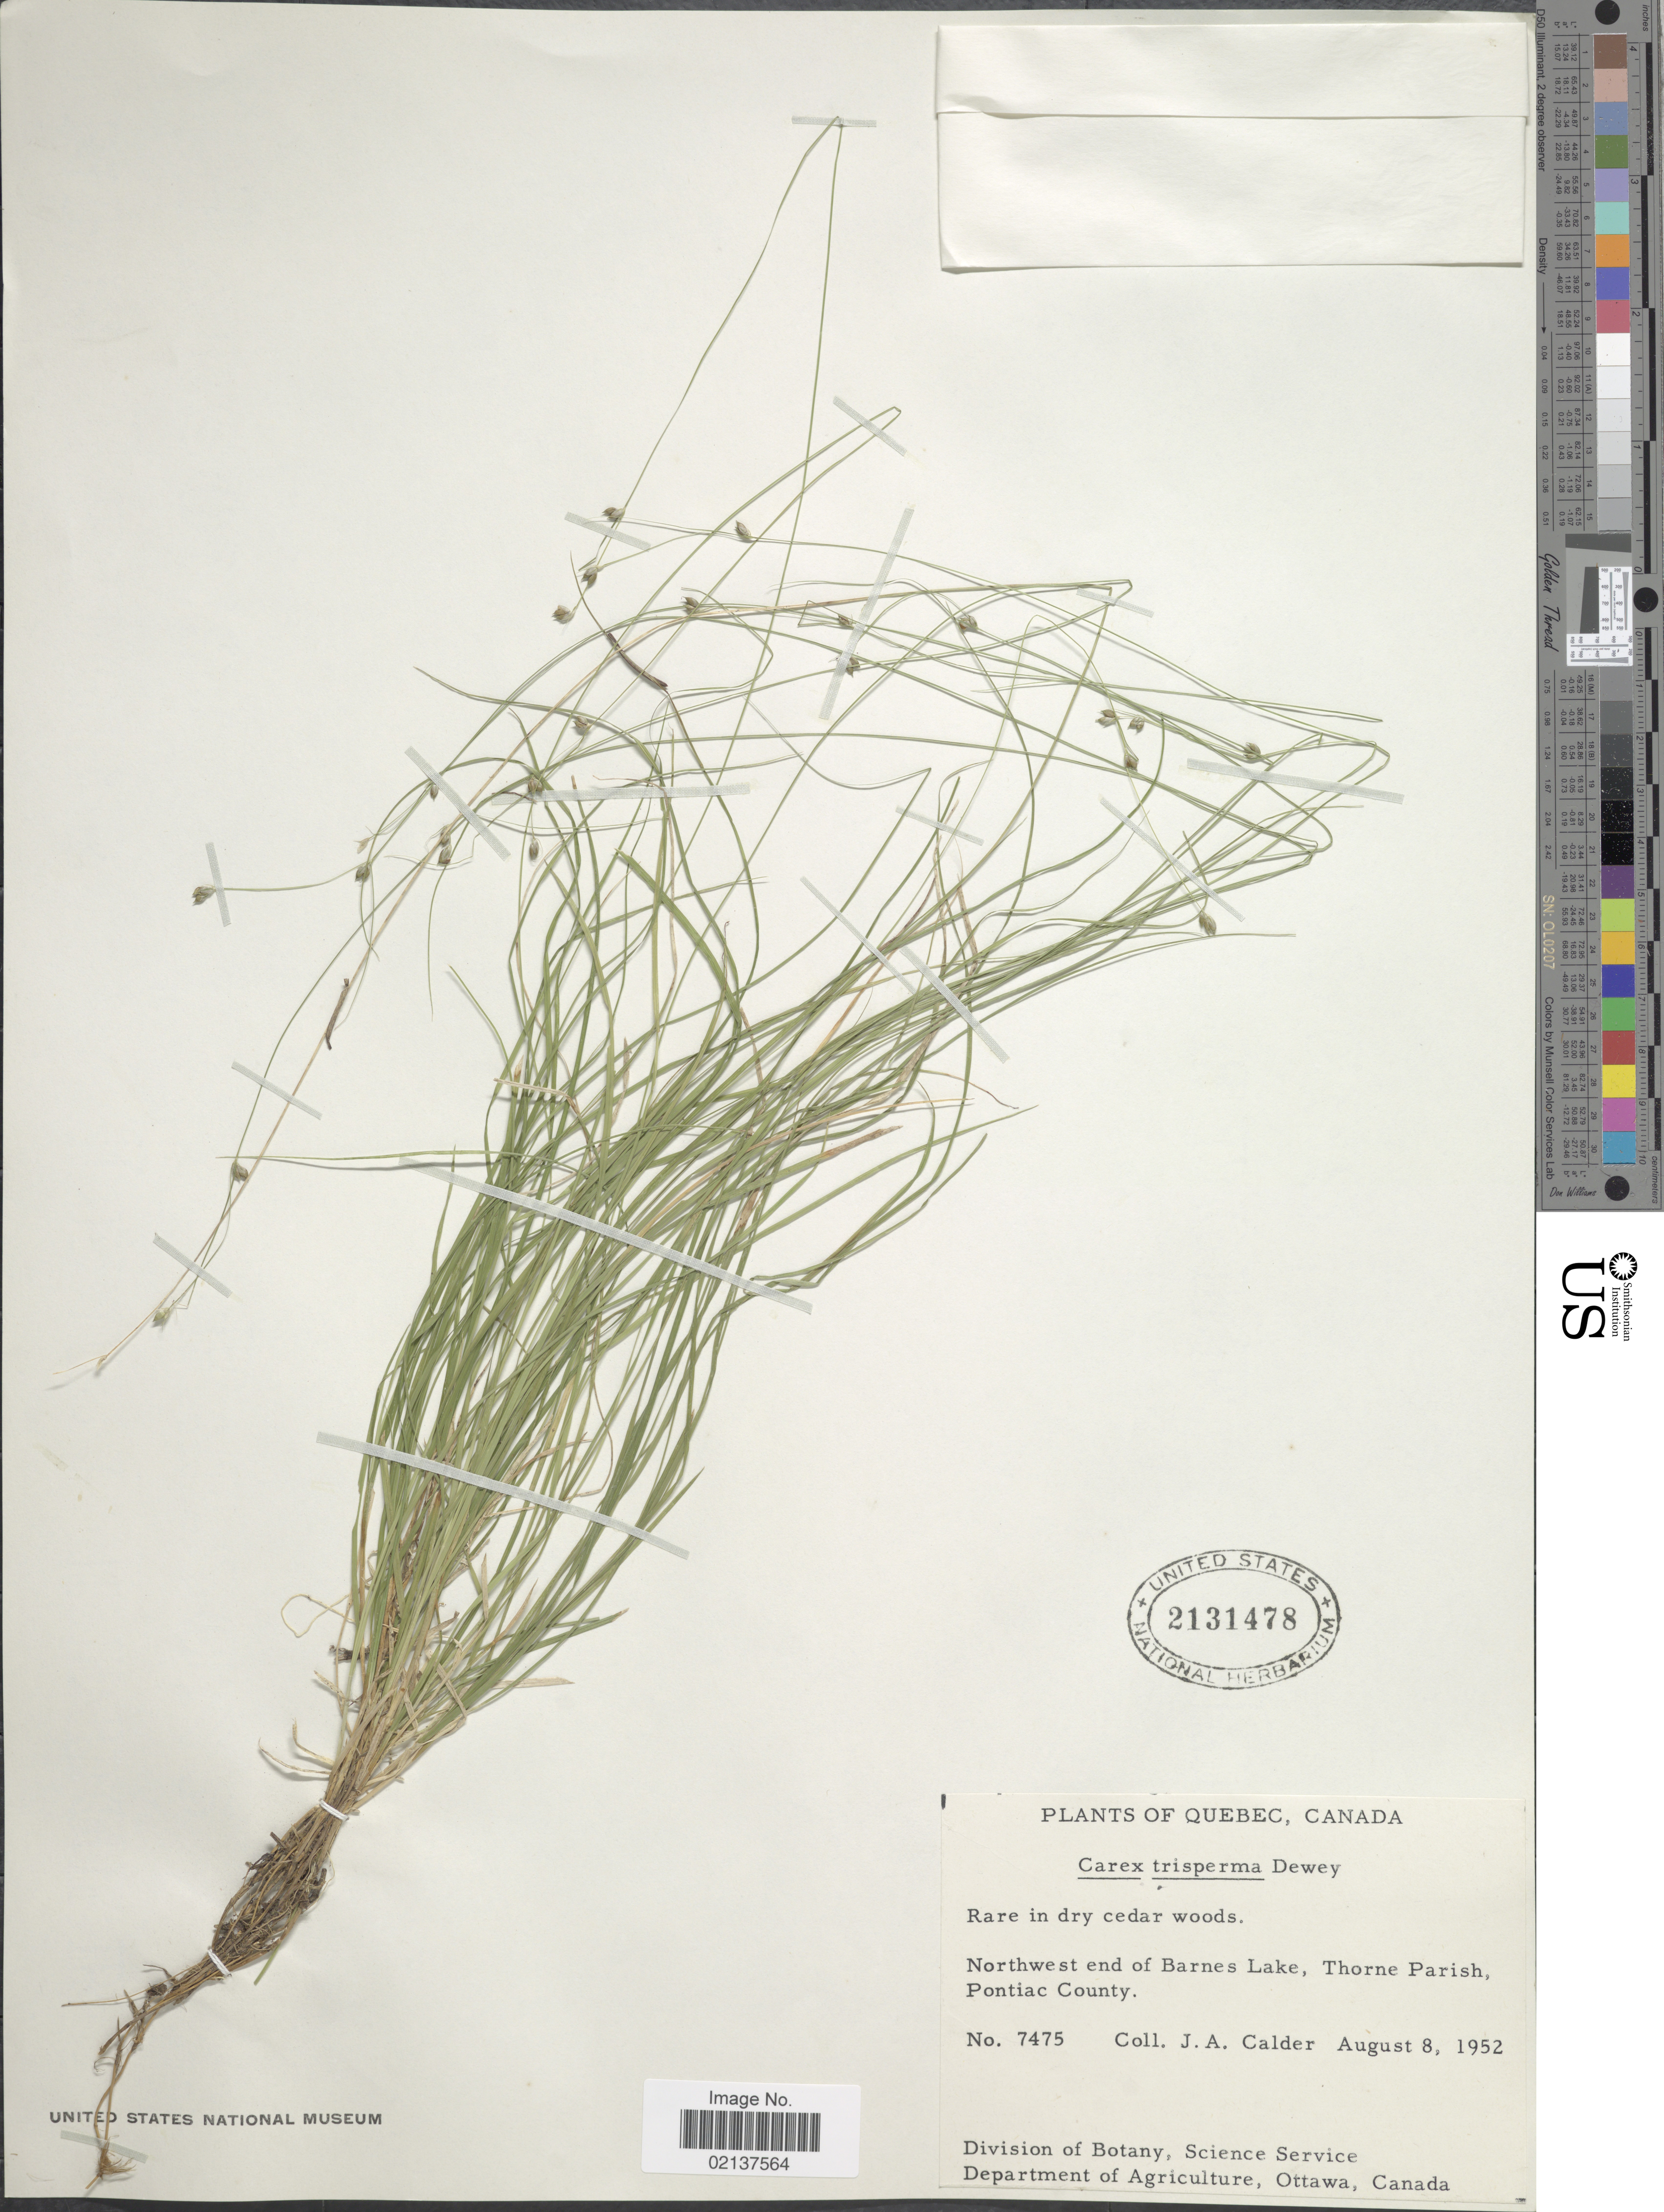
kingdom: Plantae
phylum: Tracheophyta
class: Liliopsida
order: Poales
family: Cyperaceae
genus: Carex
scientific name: Carex trisperma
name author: Dewey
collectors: J. A. Calder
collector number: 7475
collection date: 1952-08-08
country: Canada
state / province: Quebec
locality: Northwest end of Barnes Lake, Thorne Parish, Pontiac County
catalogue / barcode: US 2131478